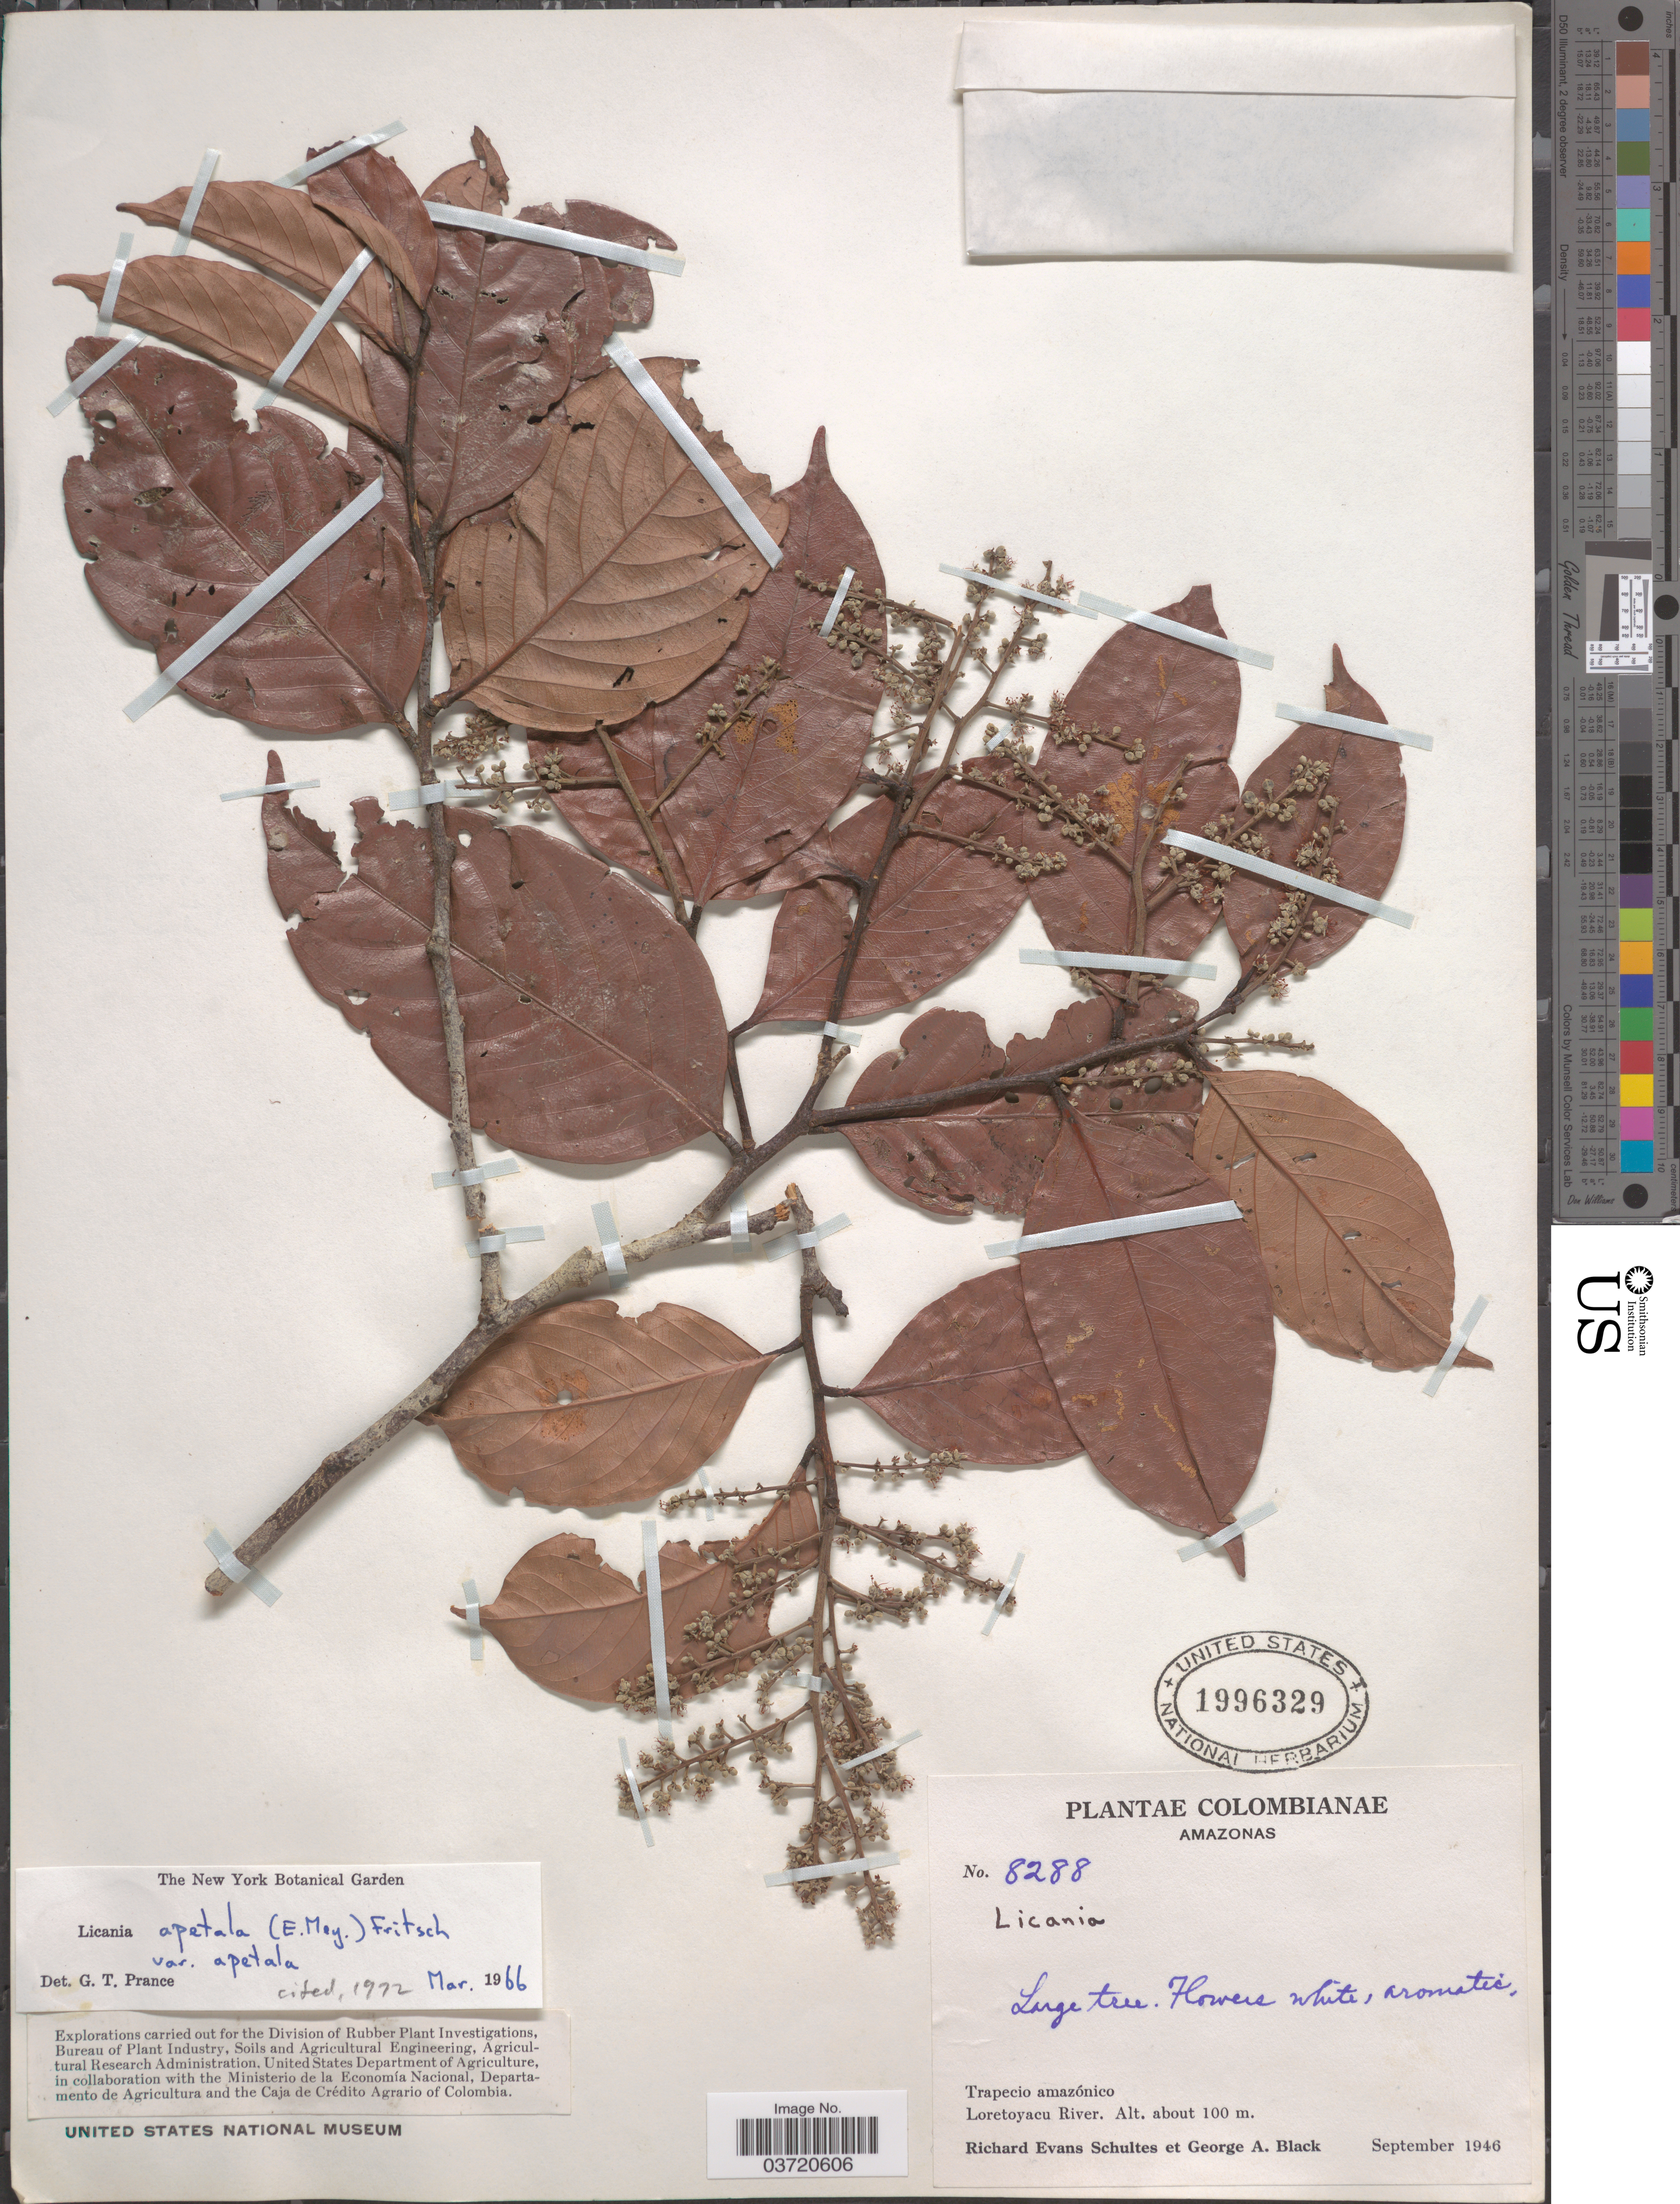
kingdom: Plantae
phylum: Tracheophyta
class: Magnoliopsida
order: Malpighiales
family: Chrysobalanaceae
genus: Leptobalanus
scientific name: Leptobalanus apetalus var. apetalus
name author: (E. Mey.) Sothers & Prance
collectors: R. E. Schultes & G. A. Black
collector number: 8288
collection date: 1946-09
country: Colombia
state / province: Amazônas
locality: Trapecio Amazónico. Loretoyacu River.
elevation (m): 100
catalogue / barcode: US 1996329